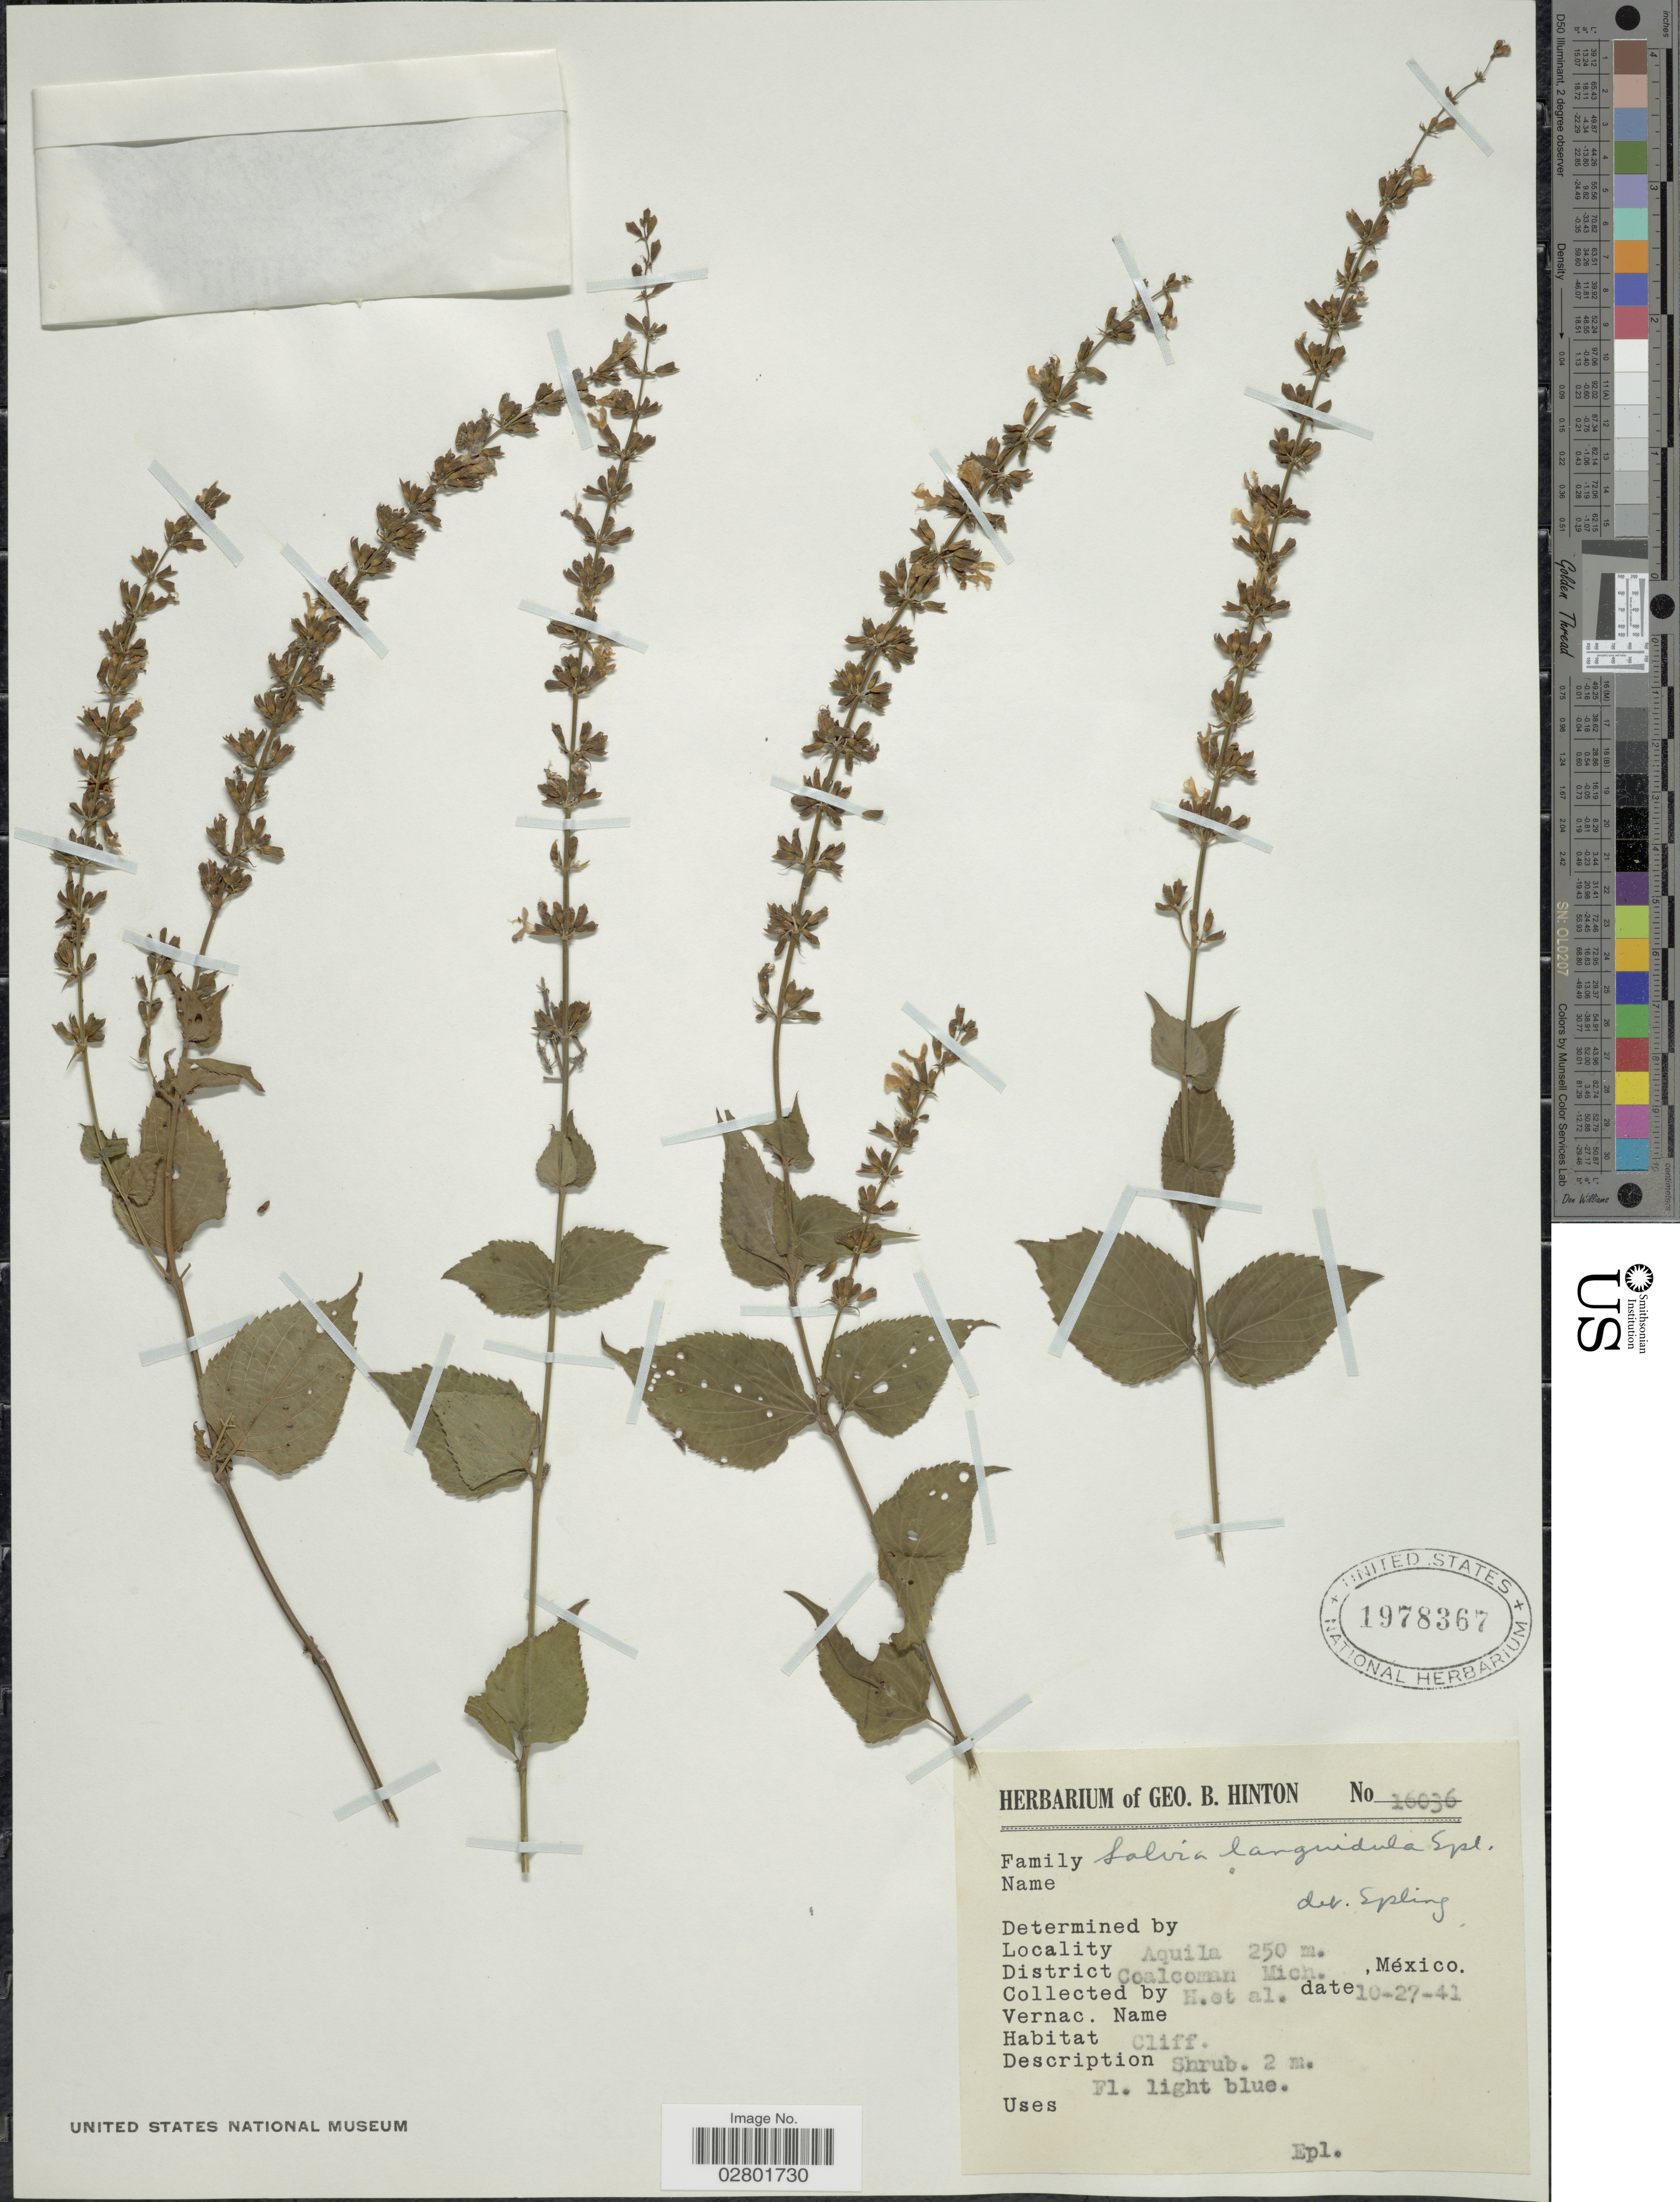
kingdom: Plantae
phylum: Tracheophyta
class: Magnoliopsida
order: Lamiales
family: Lamiaceae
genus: Salvia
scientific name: Salvia languidula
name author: Epling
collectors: G. B. Hinton & et al.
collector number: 16036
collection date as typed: Transcribed d/m/y: 27/10/41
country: Mexico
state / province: Michoacán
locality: Aquila, District Coalcoman.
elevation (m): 250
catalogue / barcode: US 1978367